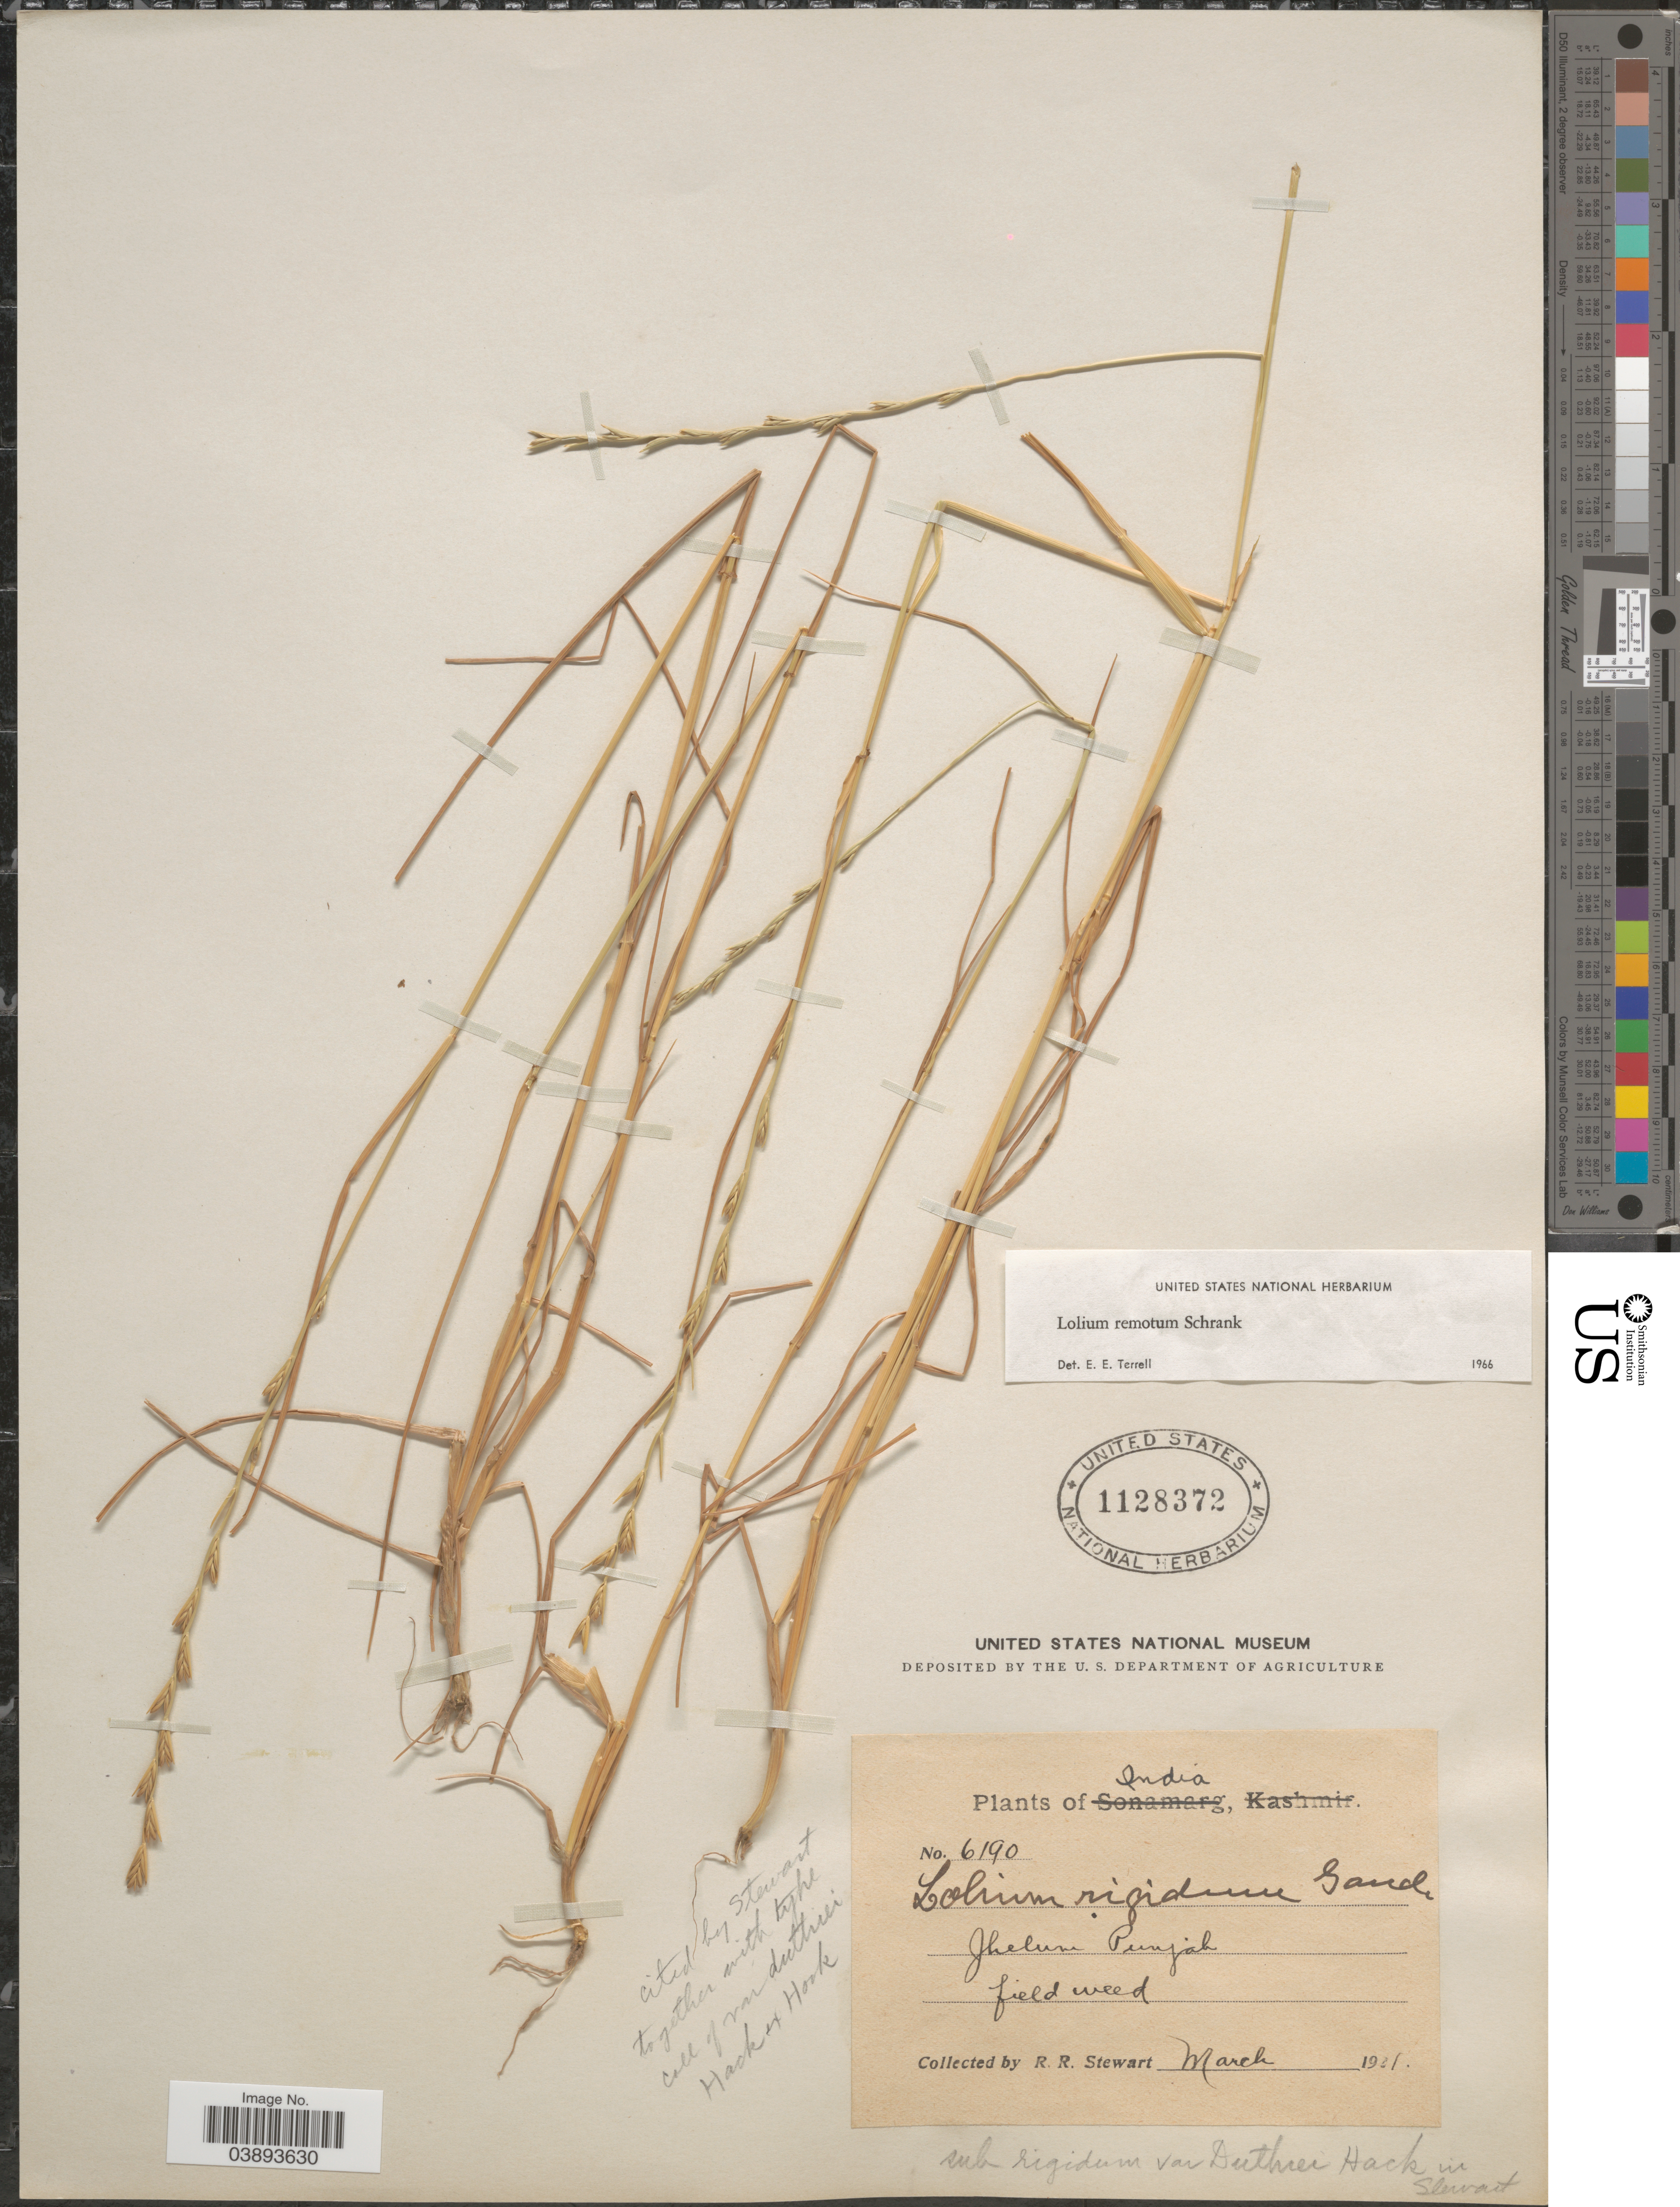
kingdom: Plantae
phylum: Tracheophyta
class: Liliopsida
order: Poales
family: Poaceae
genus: Lolium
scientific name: Lolium remotum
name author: Schrank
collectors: R. Stewart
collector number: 6190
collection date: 1921-03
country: India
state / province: Punjab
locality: Jhelum. Field weed.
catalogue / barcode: US 1128372